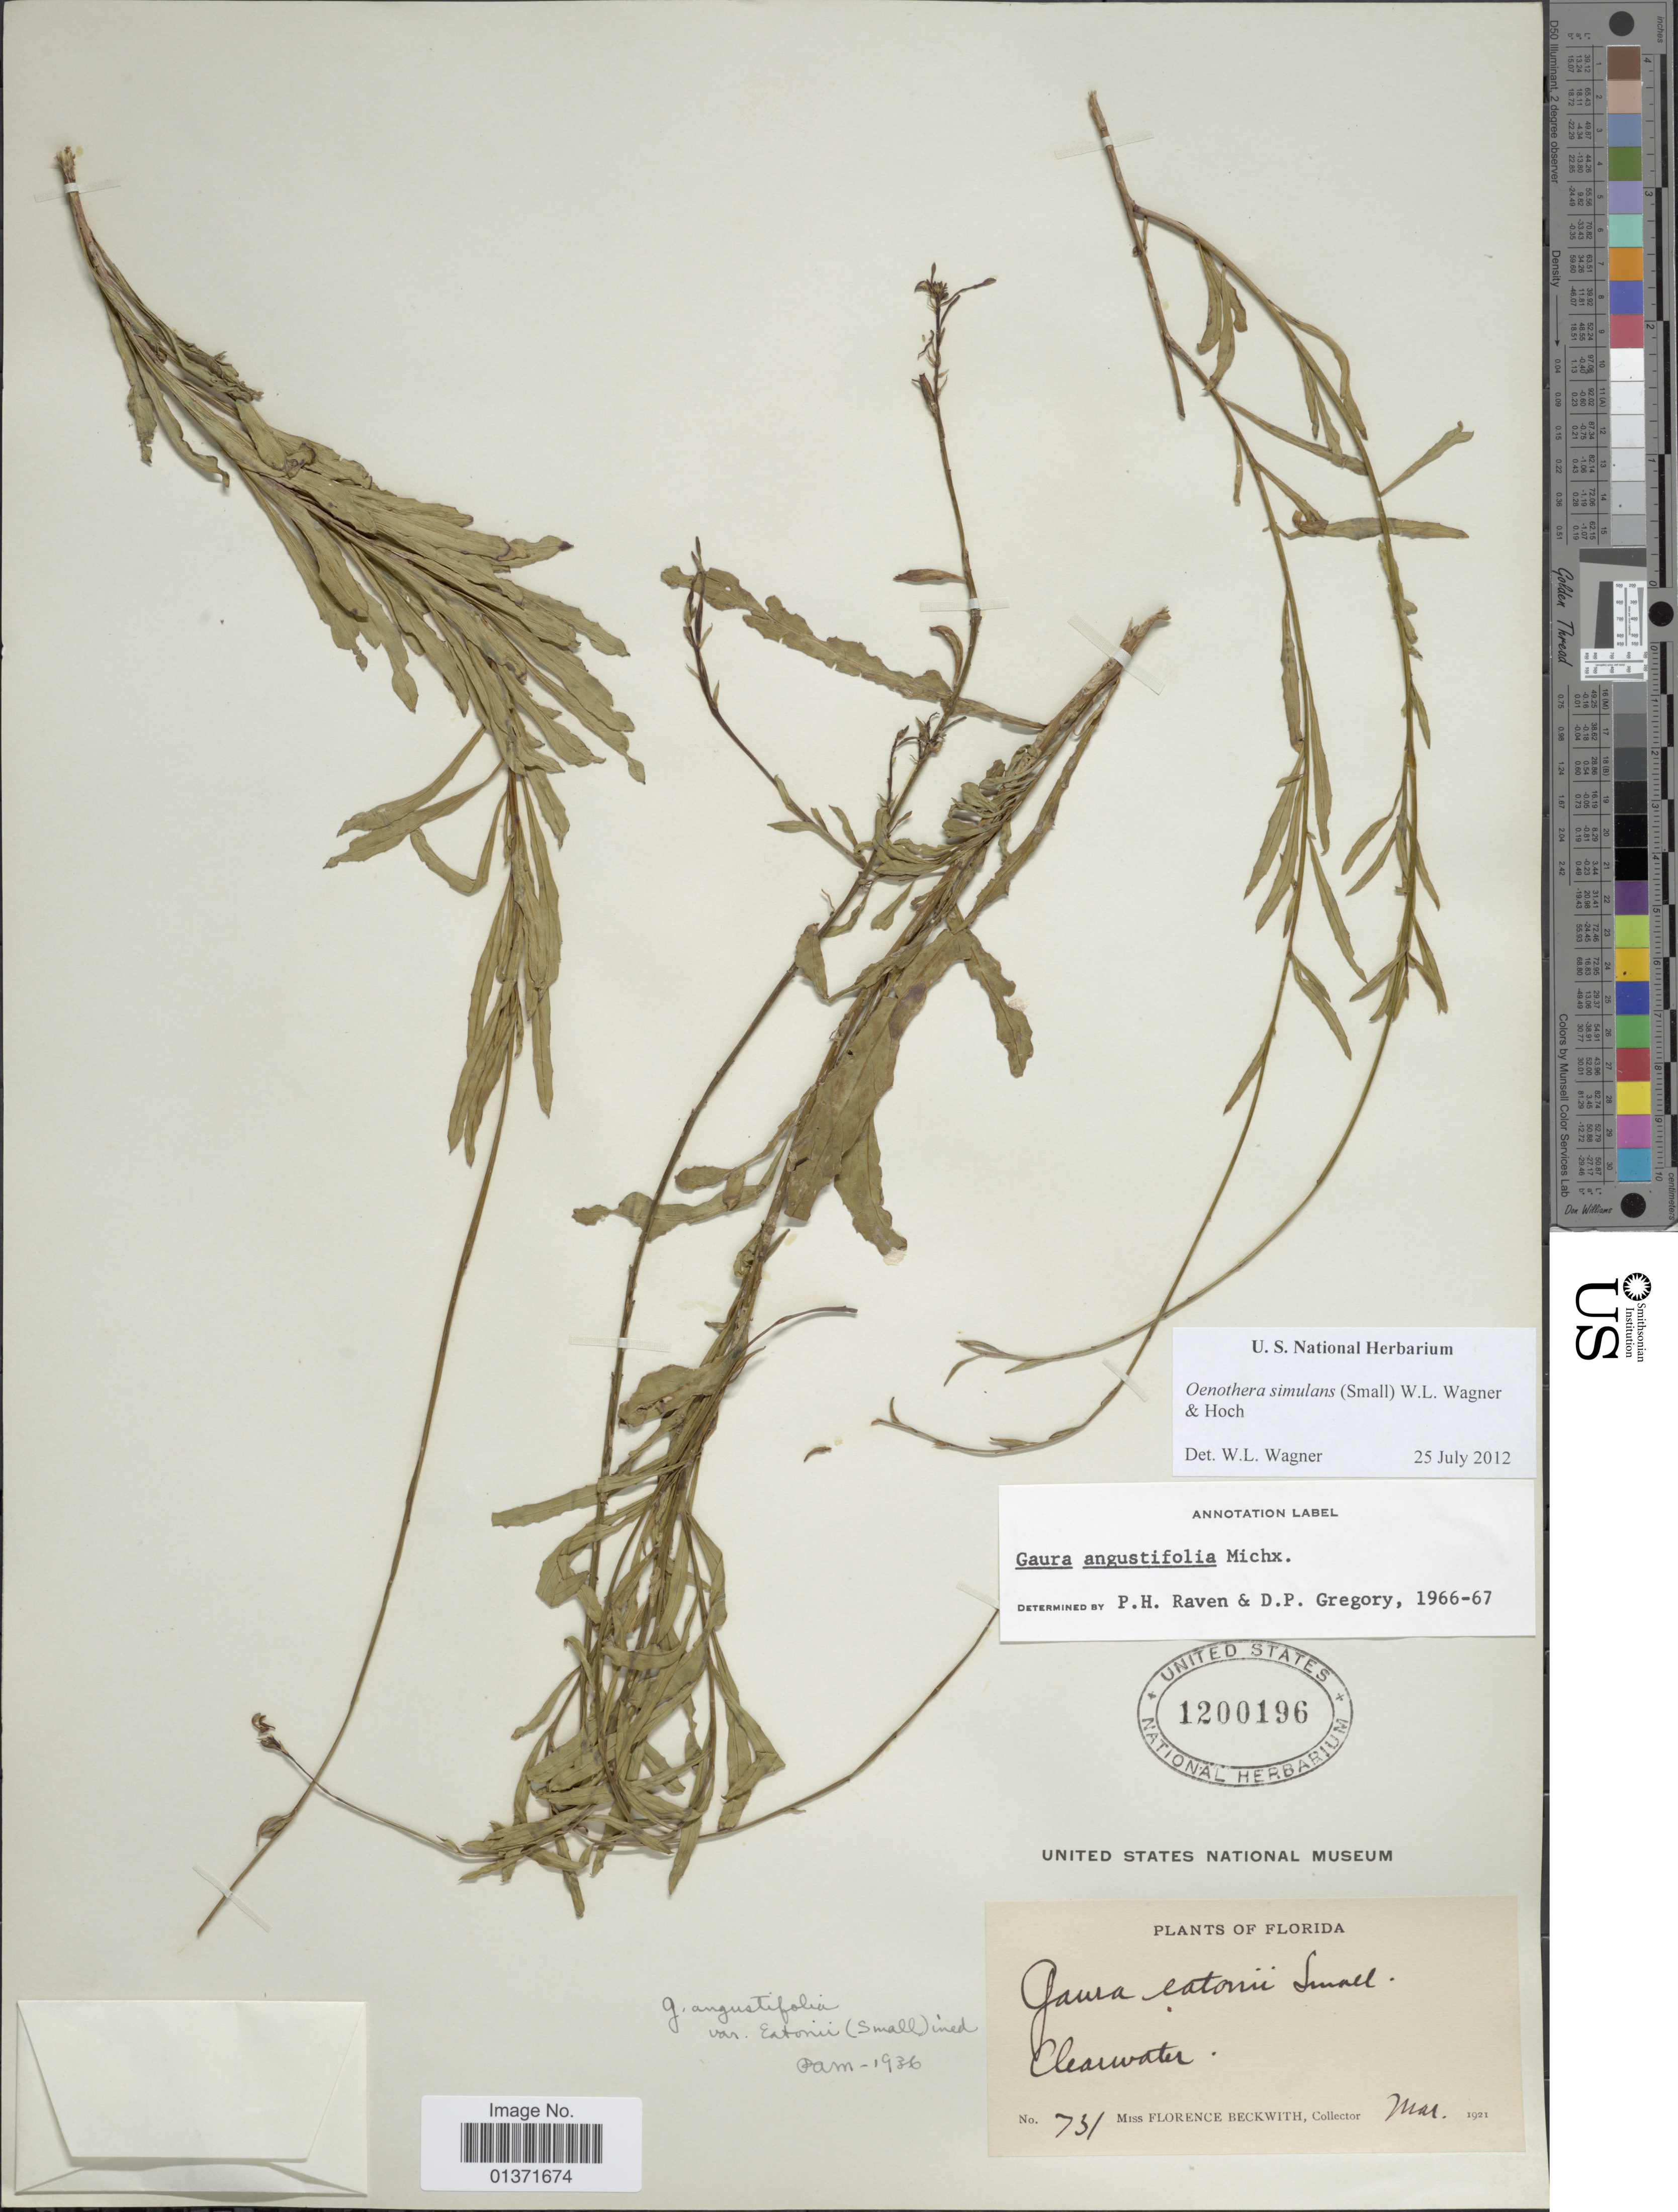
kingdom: Plantae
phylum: Tracheophyta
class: Magnoliopsida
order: Myrtales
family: Onagraceae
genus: Oenothera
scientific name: Oenothera simulans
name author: Michx.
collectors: F. Beckwith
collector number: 731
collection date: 1921-03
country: United States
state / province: Florida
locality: Florida, Clearwater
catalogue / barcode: US 1200196